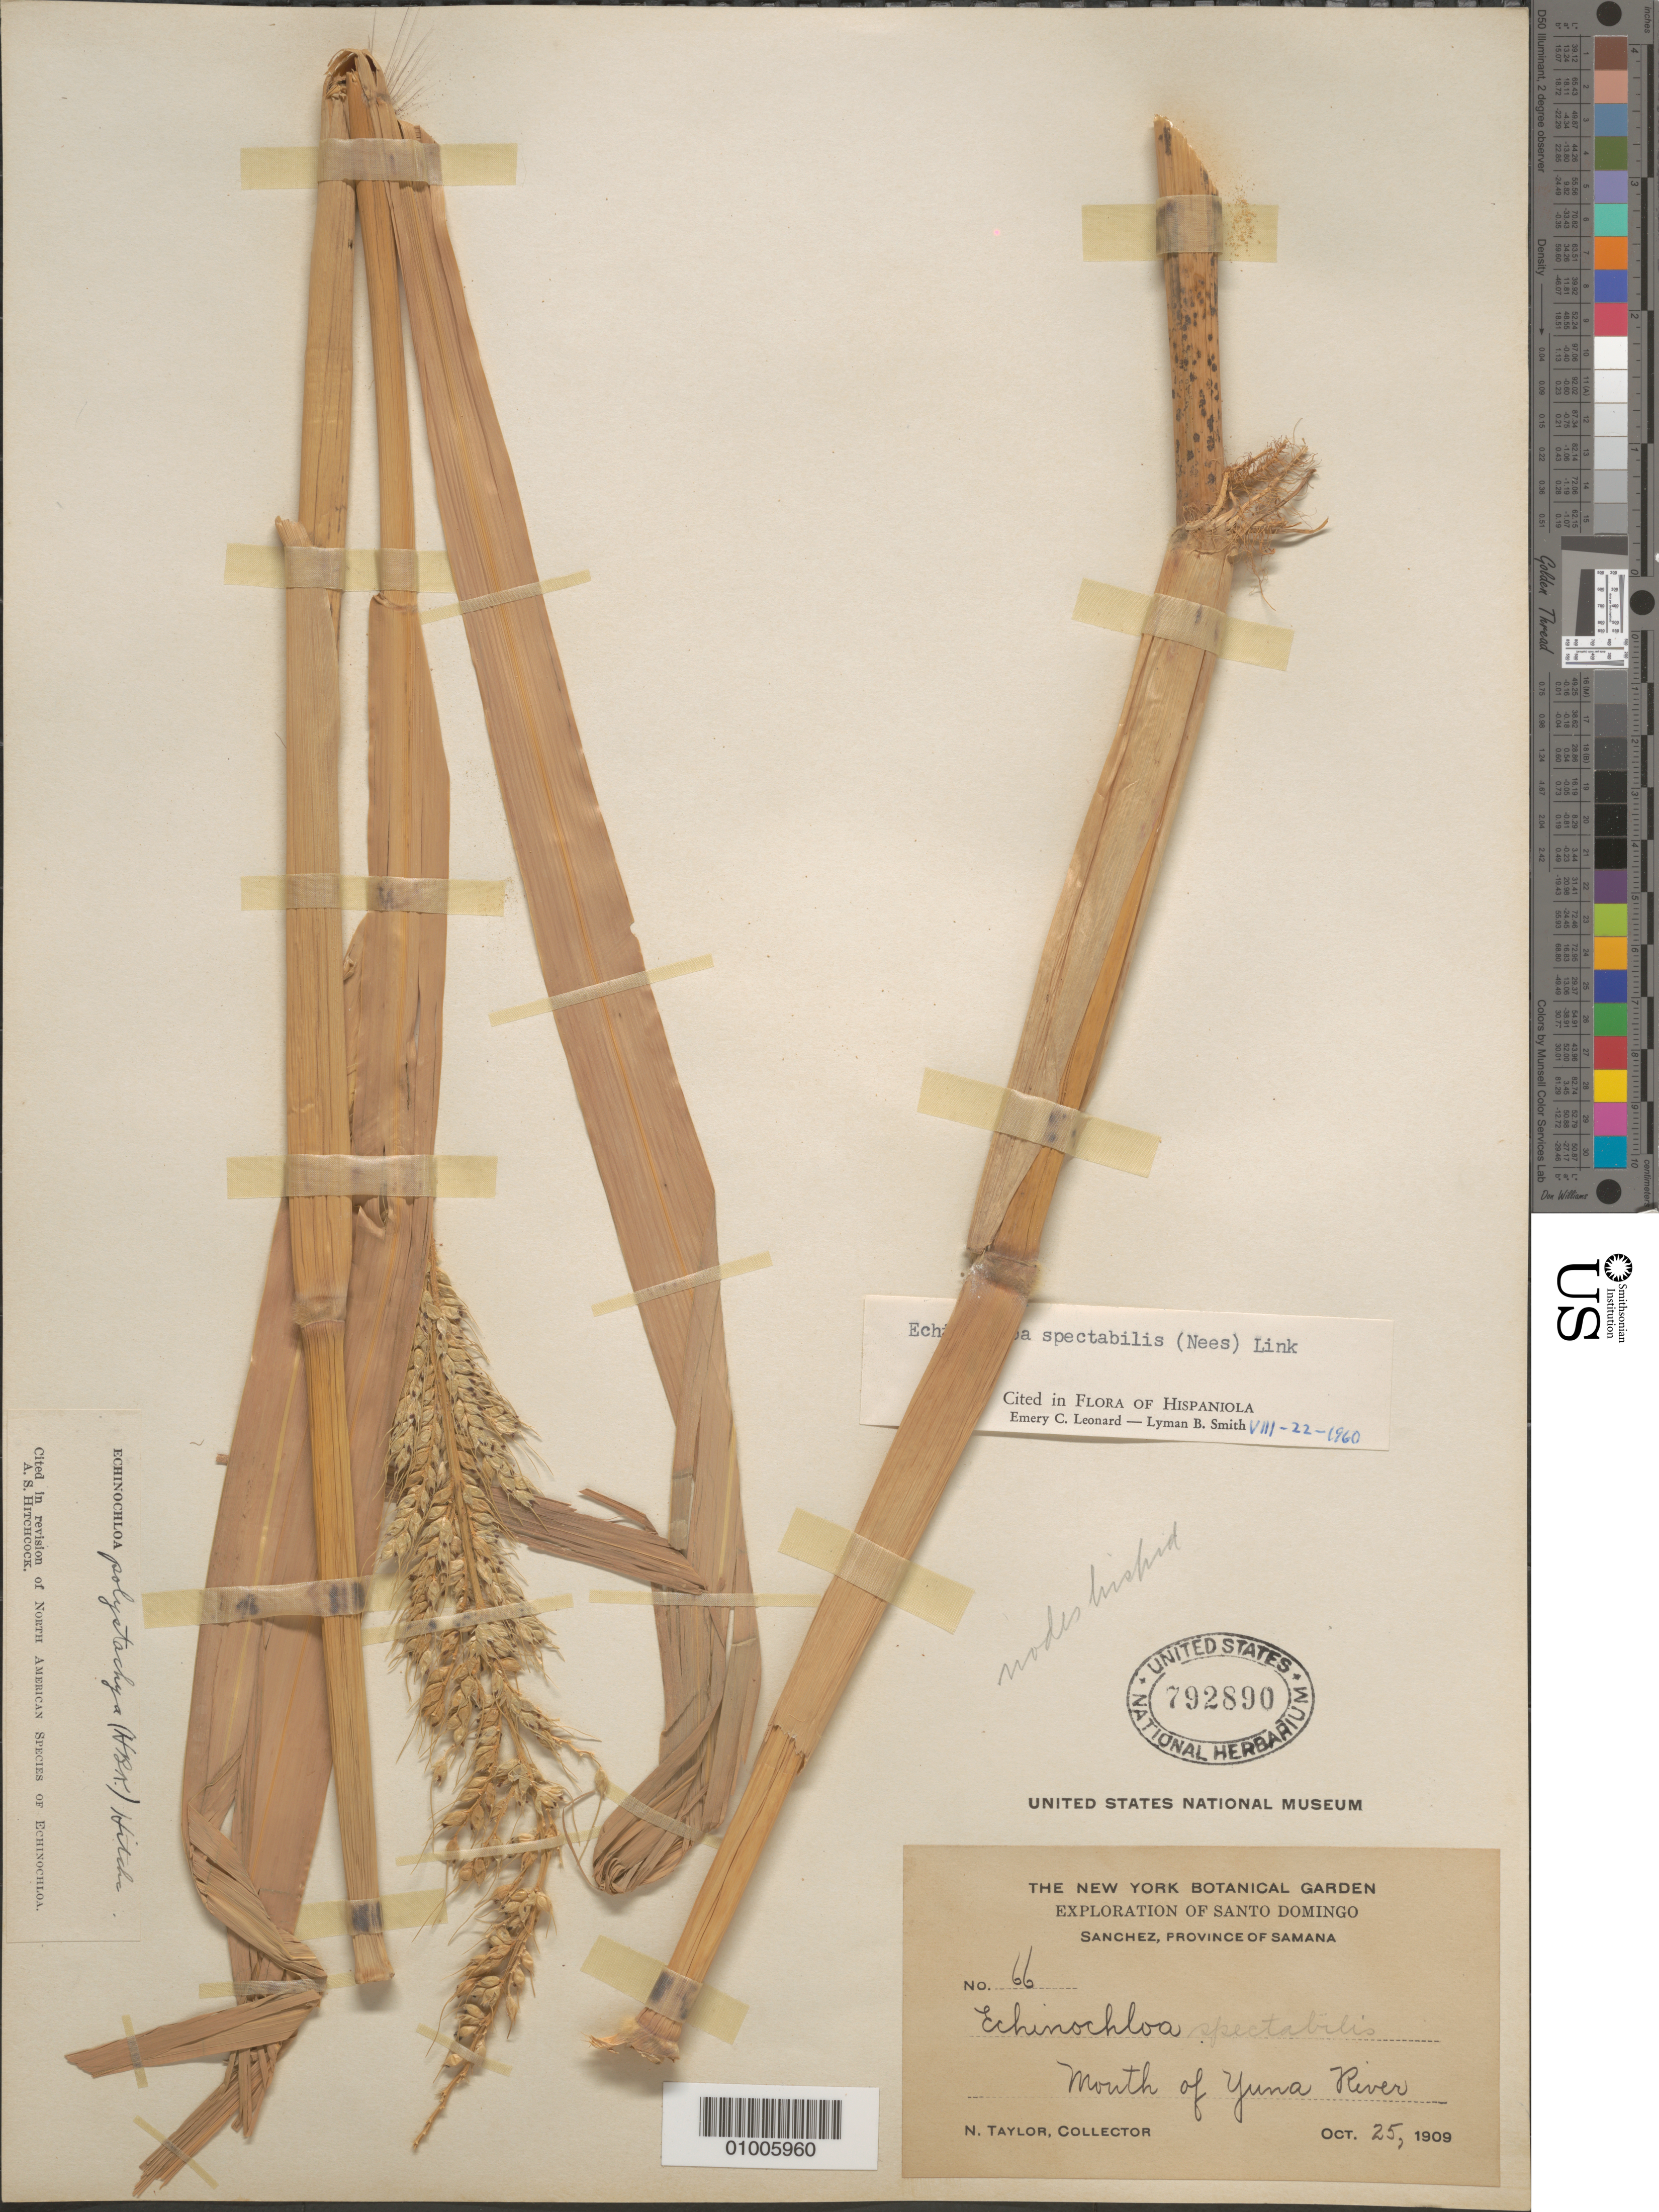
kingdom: Plantae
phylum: Tracheophyta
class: Liliopsida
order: Poales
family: Poaceae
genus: Echinochloa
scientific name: Echinochloa polystachya var. spectabilis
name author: (Nees ex Trin.) Mart. Crov.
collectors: N. Taylor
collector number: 66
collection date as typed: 25 Oct 1909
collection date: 1909-10-25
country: Dominican Republic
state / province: Samaná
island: Hispaniola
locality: Sanchez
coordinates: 0 N, 0 E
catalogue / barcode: US 792890